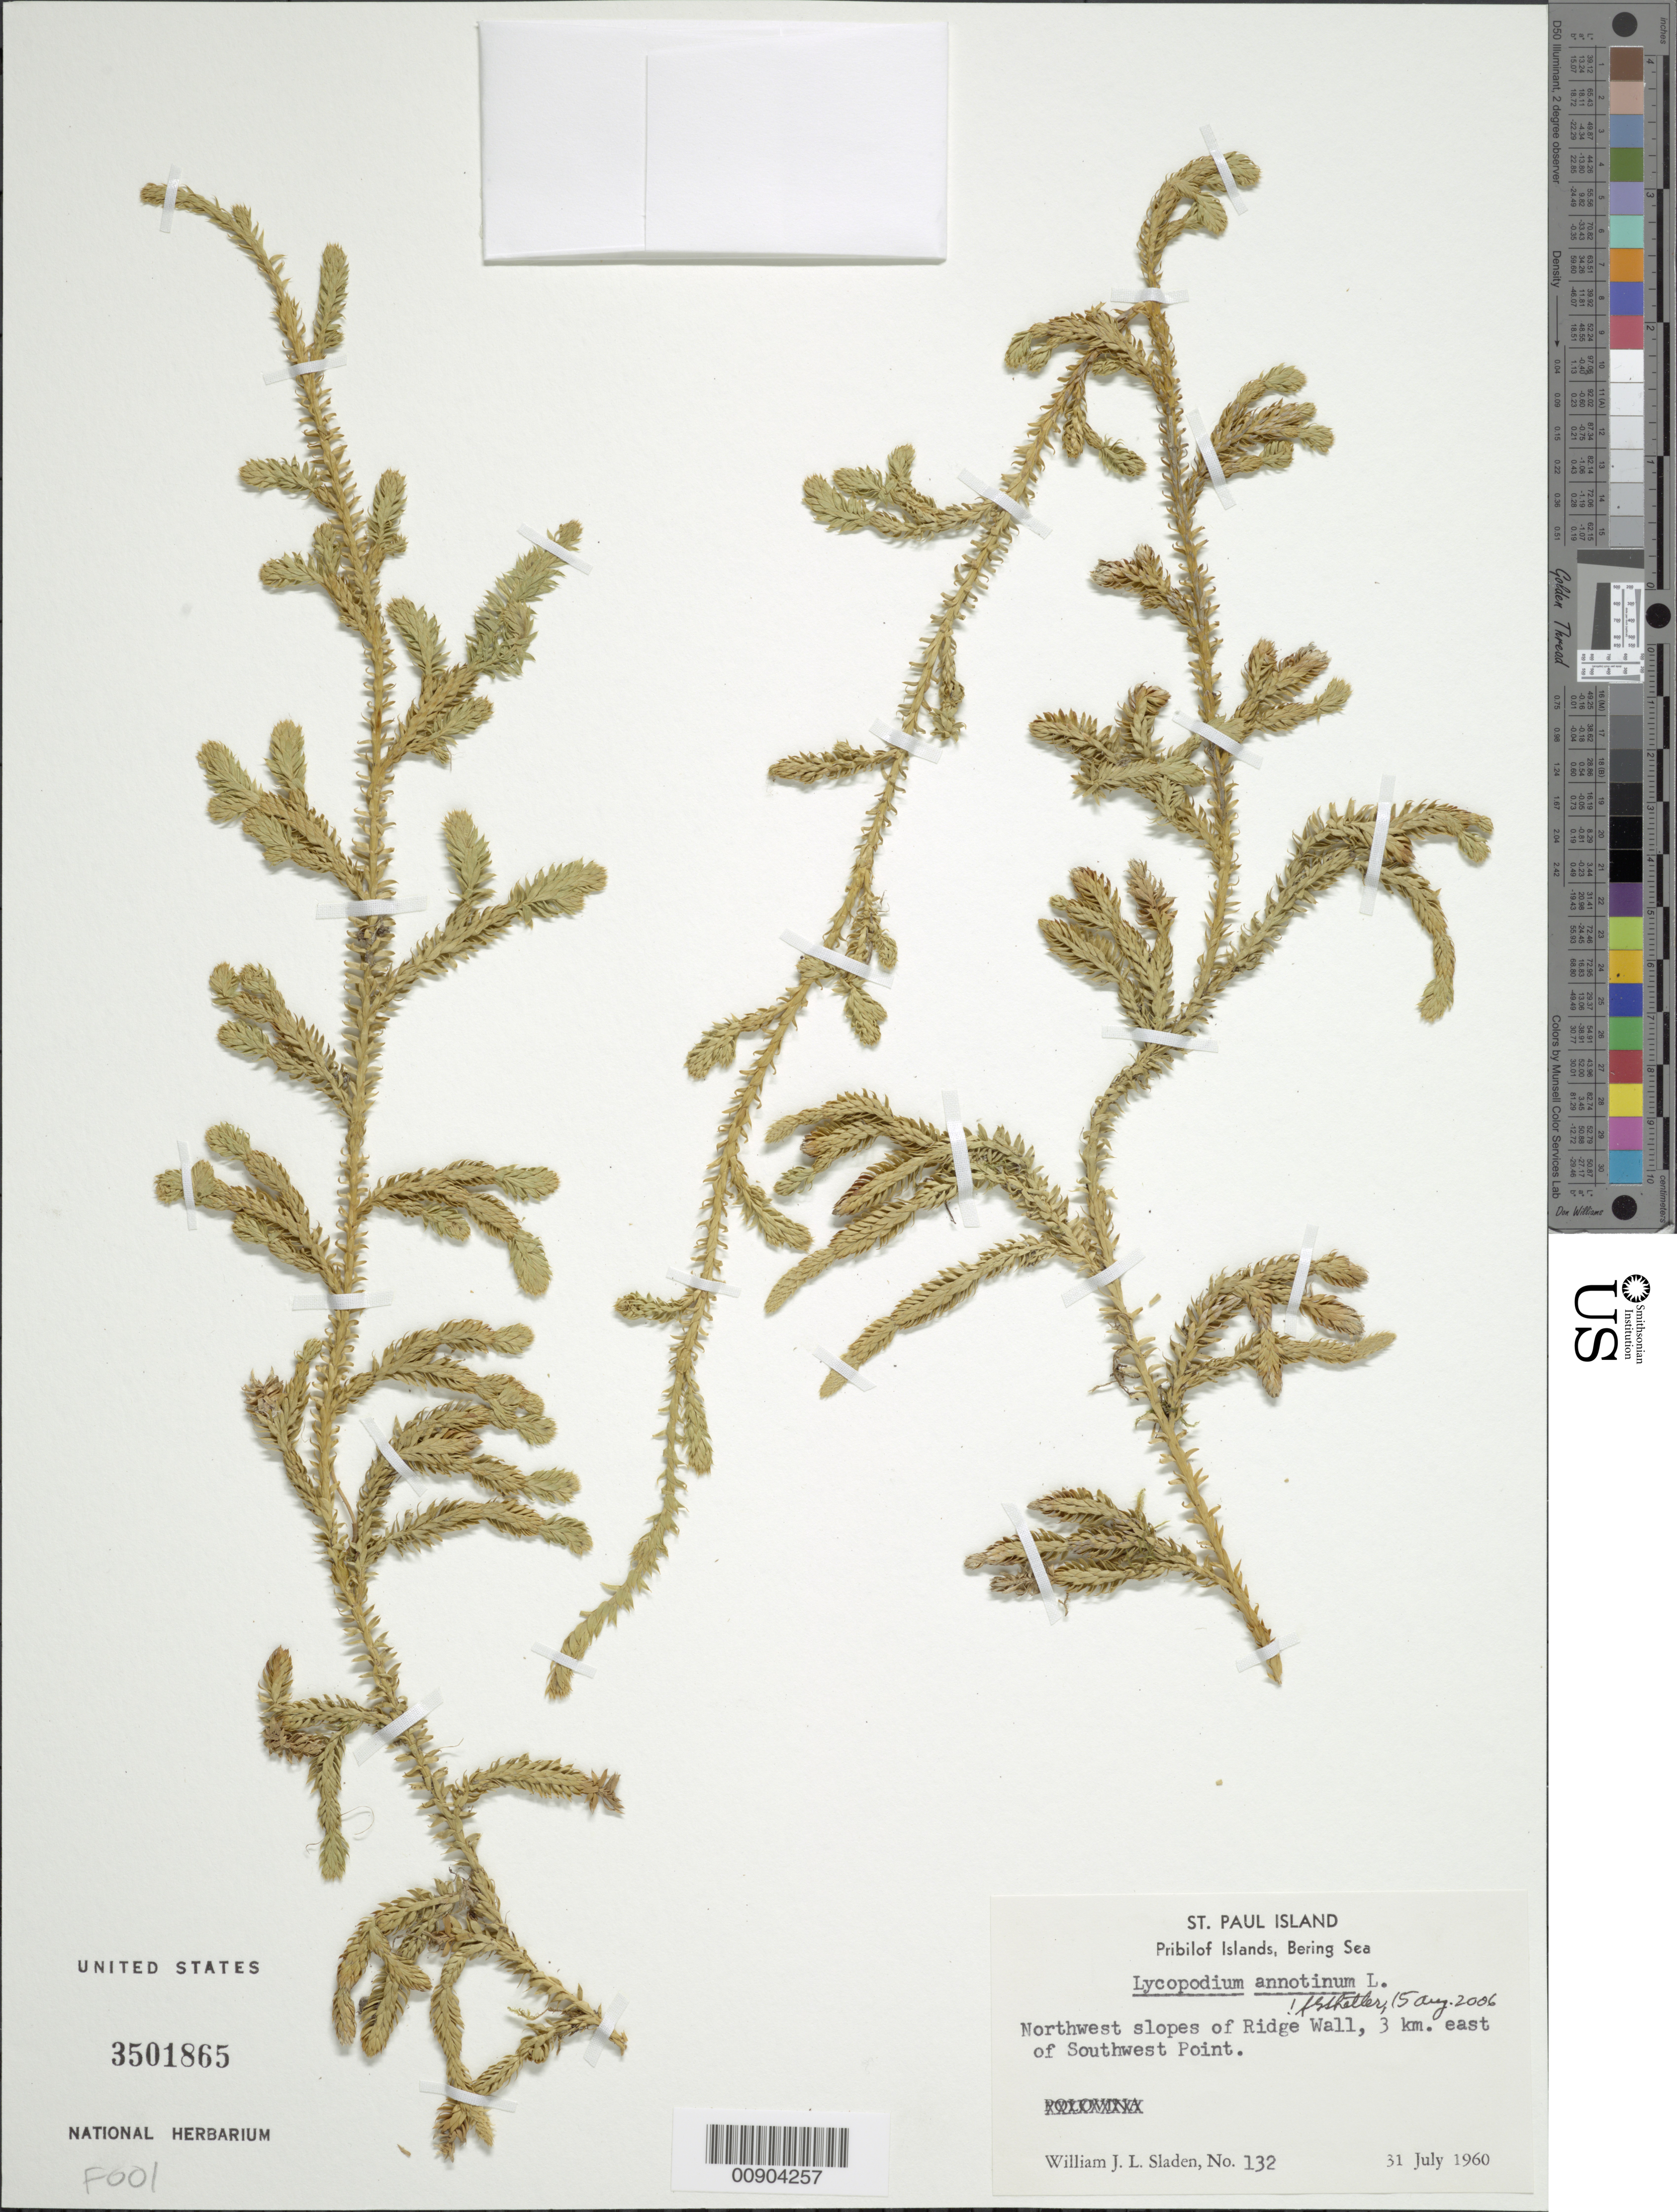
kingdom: Plantae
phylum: Tracheophyta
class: Lycopodiopsida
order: Lycopodiales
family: Lycopodiaceae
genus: Spinulum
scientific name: Spinulum annotinum subsp. annotinum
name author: (L.) A. Haines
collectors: W. Sladen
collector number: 132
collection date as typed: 31 Jul 1960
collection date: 1960-07-31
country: United States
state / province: Alaska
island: St. Paul Island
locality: St. Paul Island. Northwest slopes of Ridge Wall, 3 km. east of Southwest Point., Bering Sea, Pribilof Islands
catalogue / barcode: US 3501865